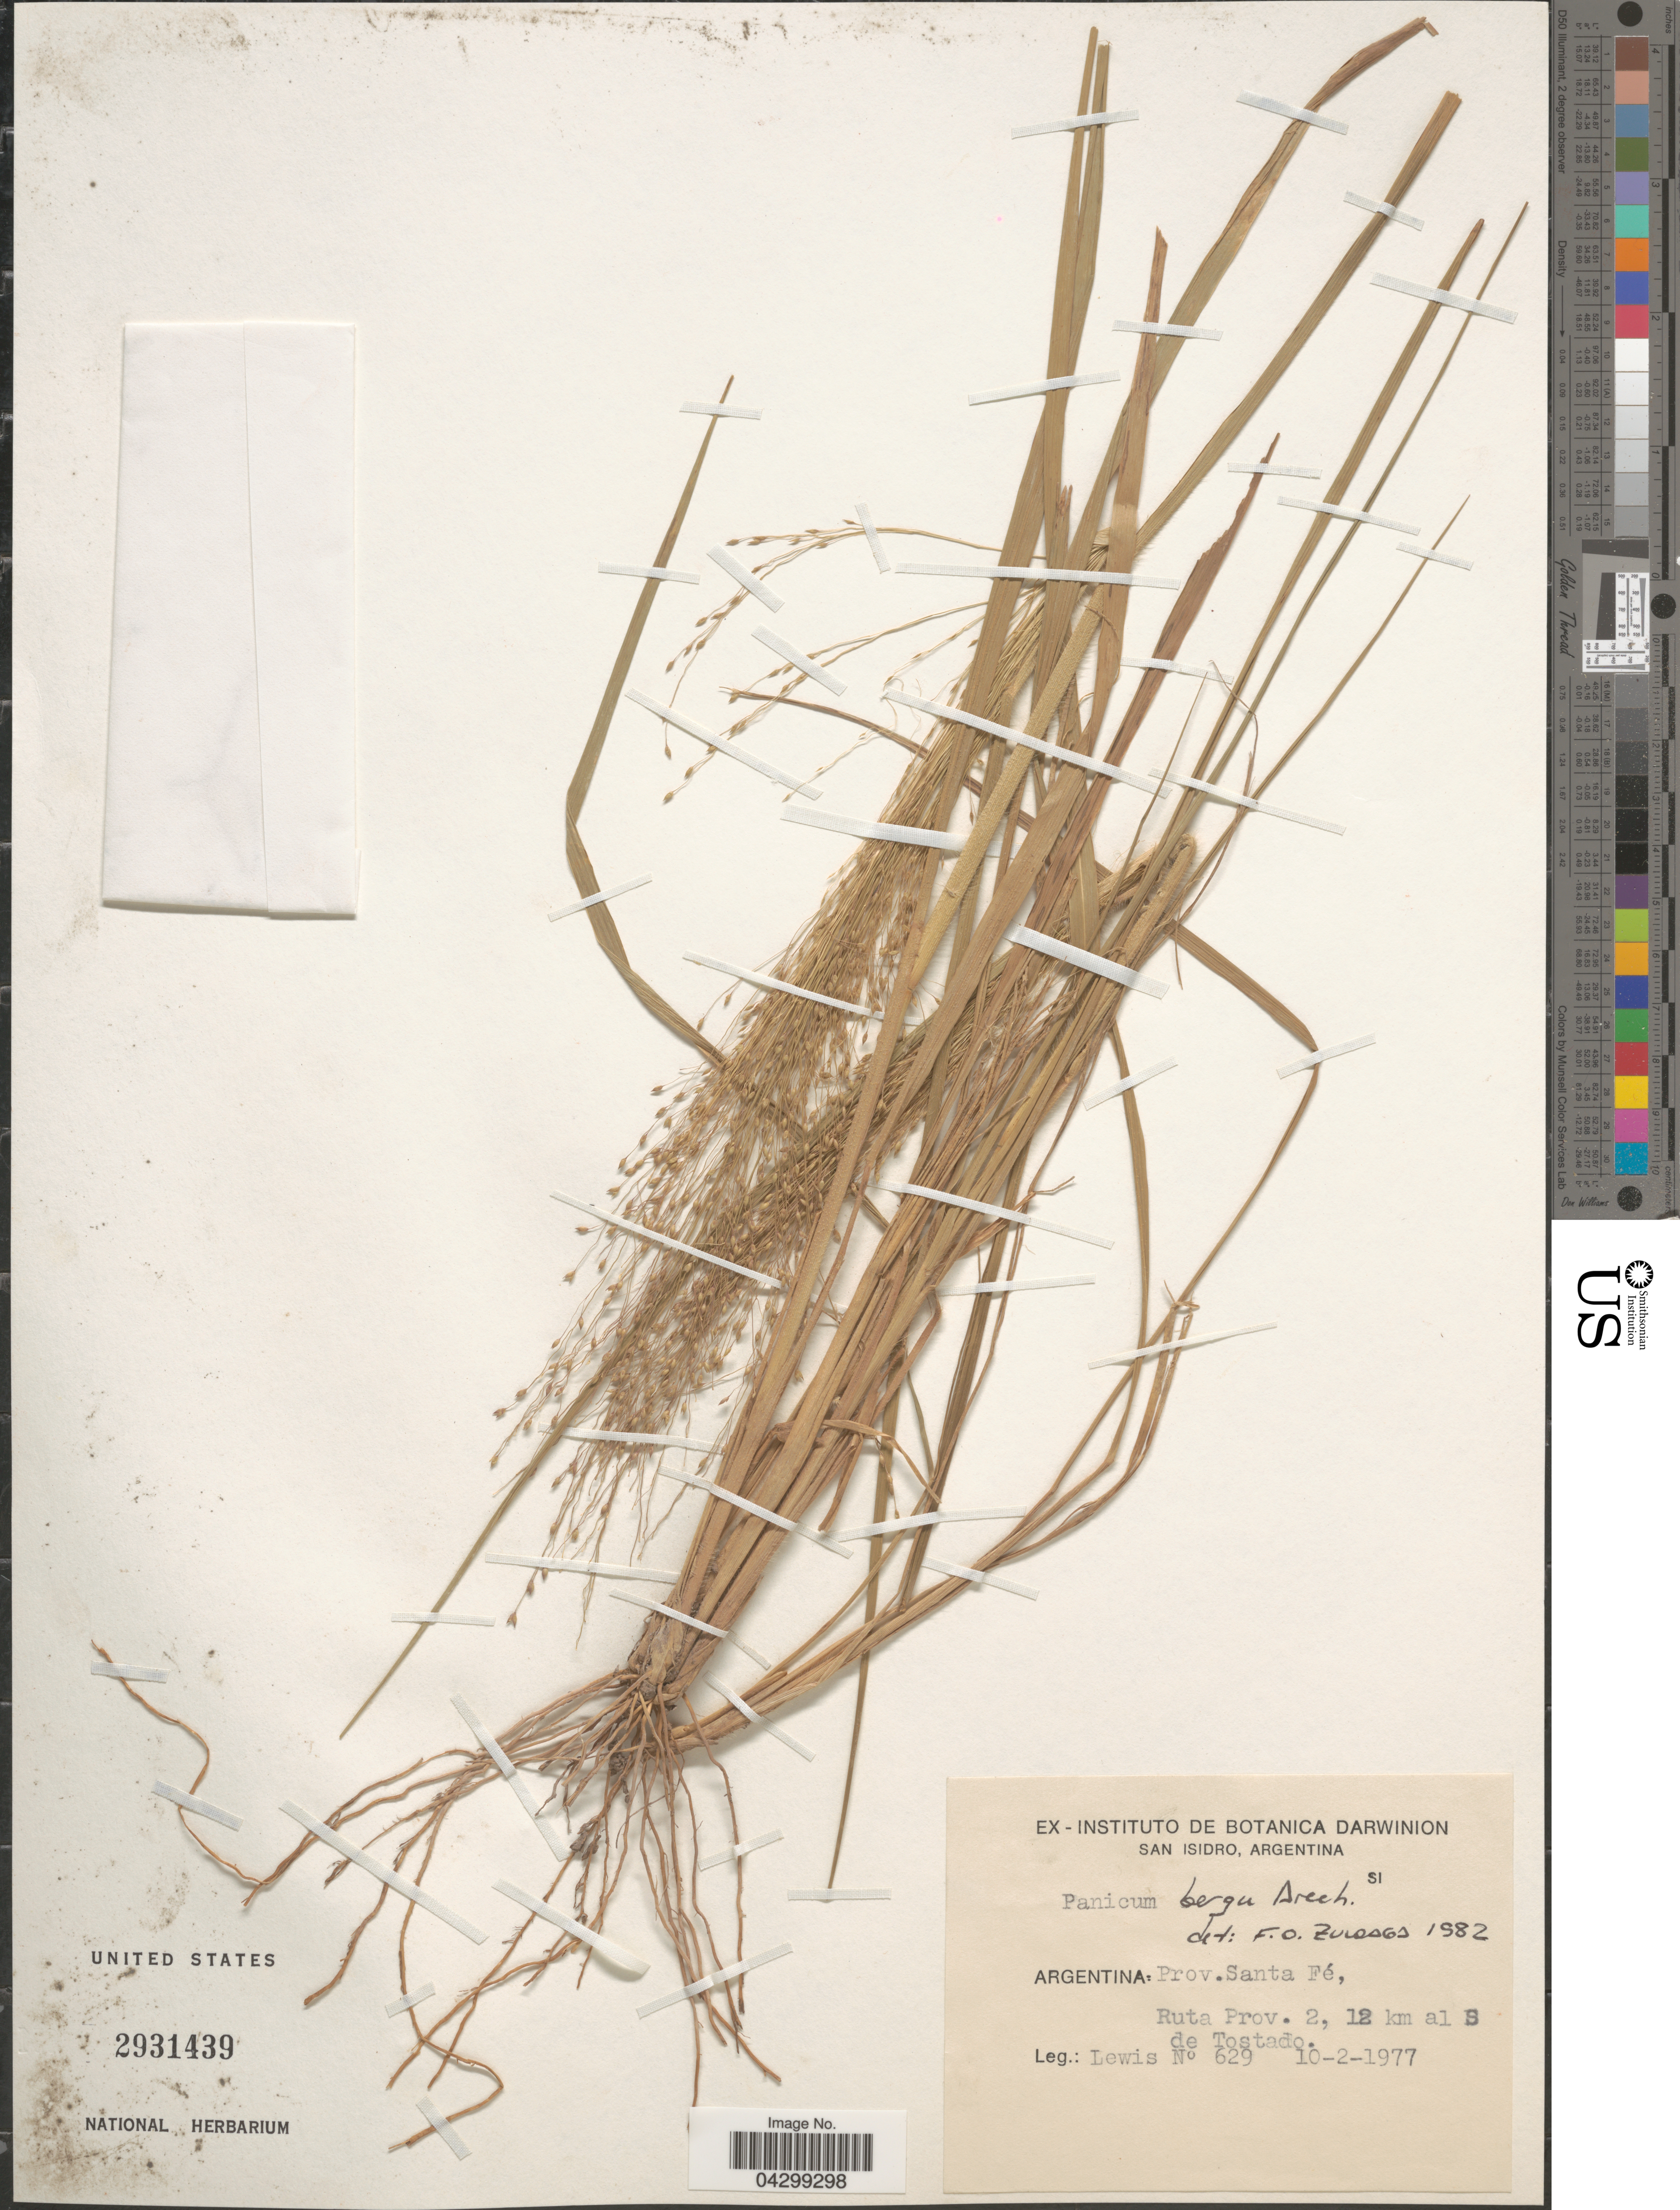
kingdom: Plantae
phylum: Tracheophyta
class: Liliopsida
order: Poales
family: Poaceae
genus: Panicum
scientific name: Panicum bergii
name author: Arechav.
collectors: -- Lewis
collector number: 629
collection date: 1977-02-10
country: Argentina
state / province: Santa Fe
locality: Ruta Prov. 2, 12 km al S de Tostado.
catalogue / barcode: US 2931439